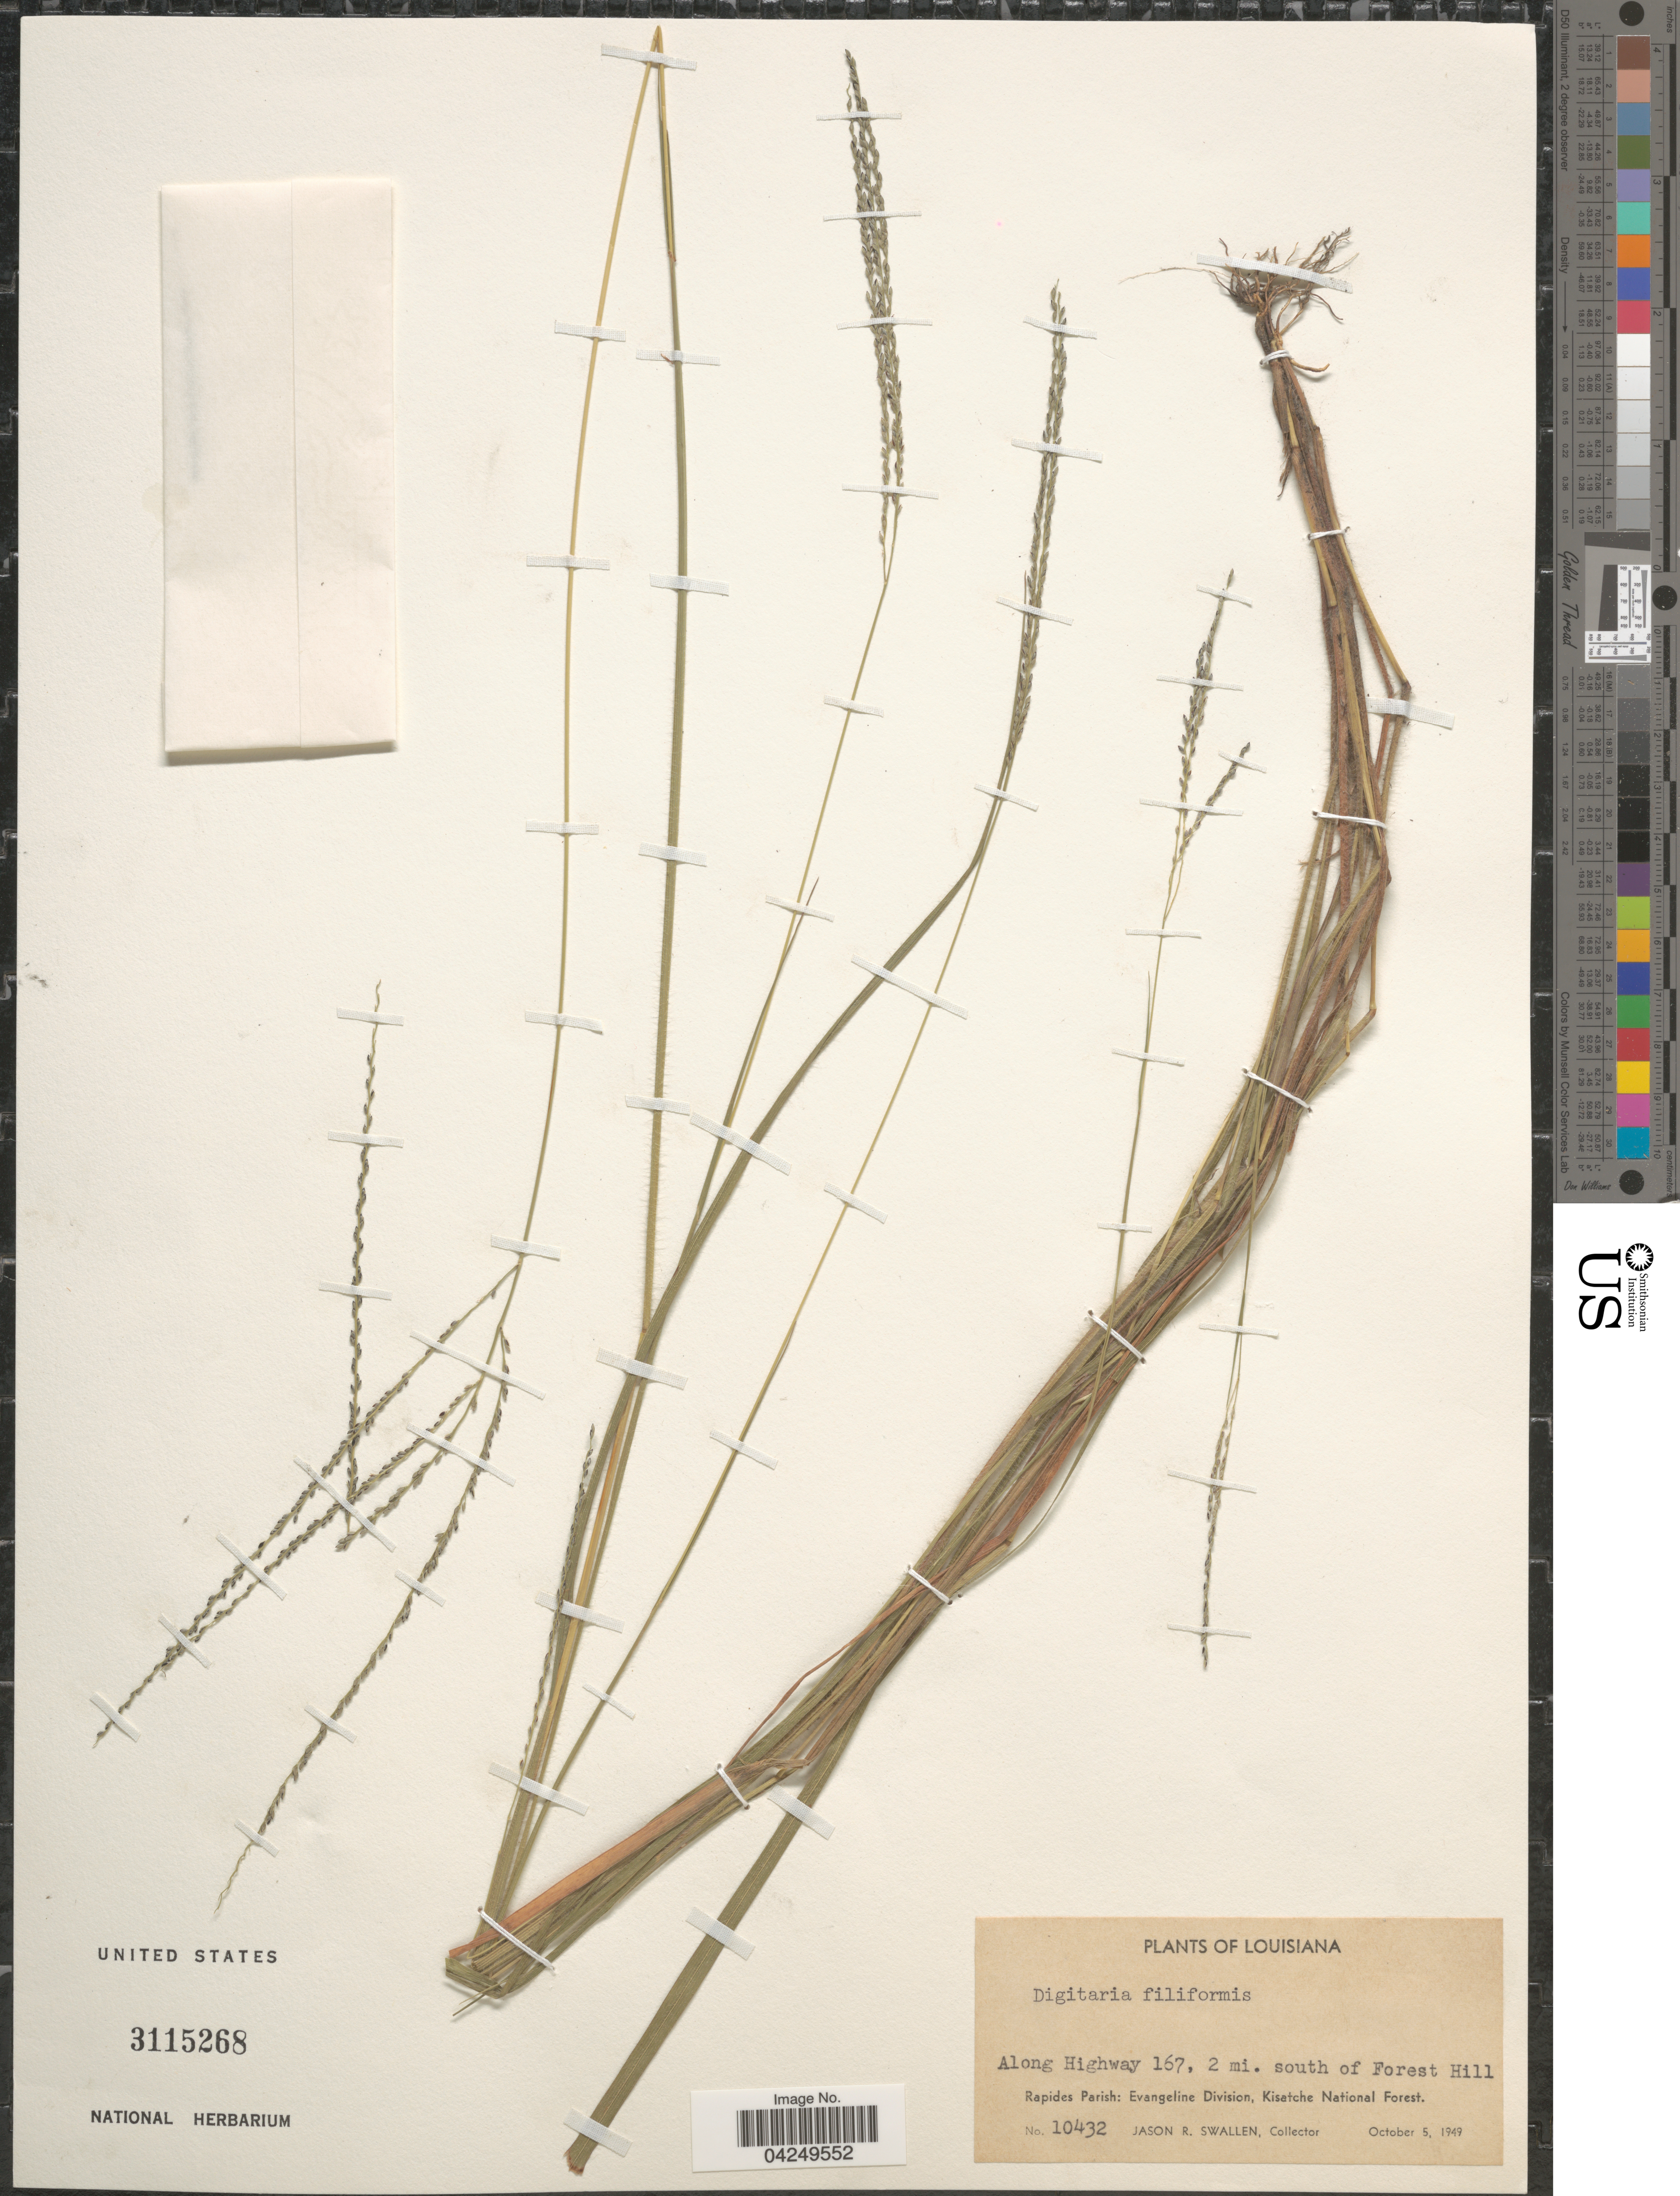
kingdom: Plantae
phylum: Tracheophyta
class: Liliopsida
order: Poales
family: Poaceae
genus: Digitaria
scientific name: Digitaria filiformis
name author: (L.) Koeler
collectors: J. R. Swallen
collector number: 10432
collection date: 1949-10-05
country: United States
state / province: Louisiana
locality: Along Highway 167, 2 mi. south of Forest Hill. Rapides Parish: Evangeline Division, Kisatche National Forest.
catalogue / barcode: US 3115268